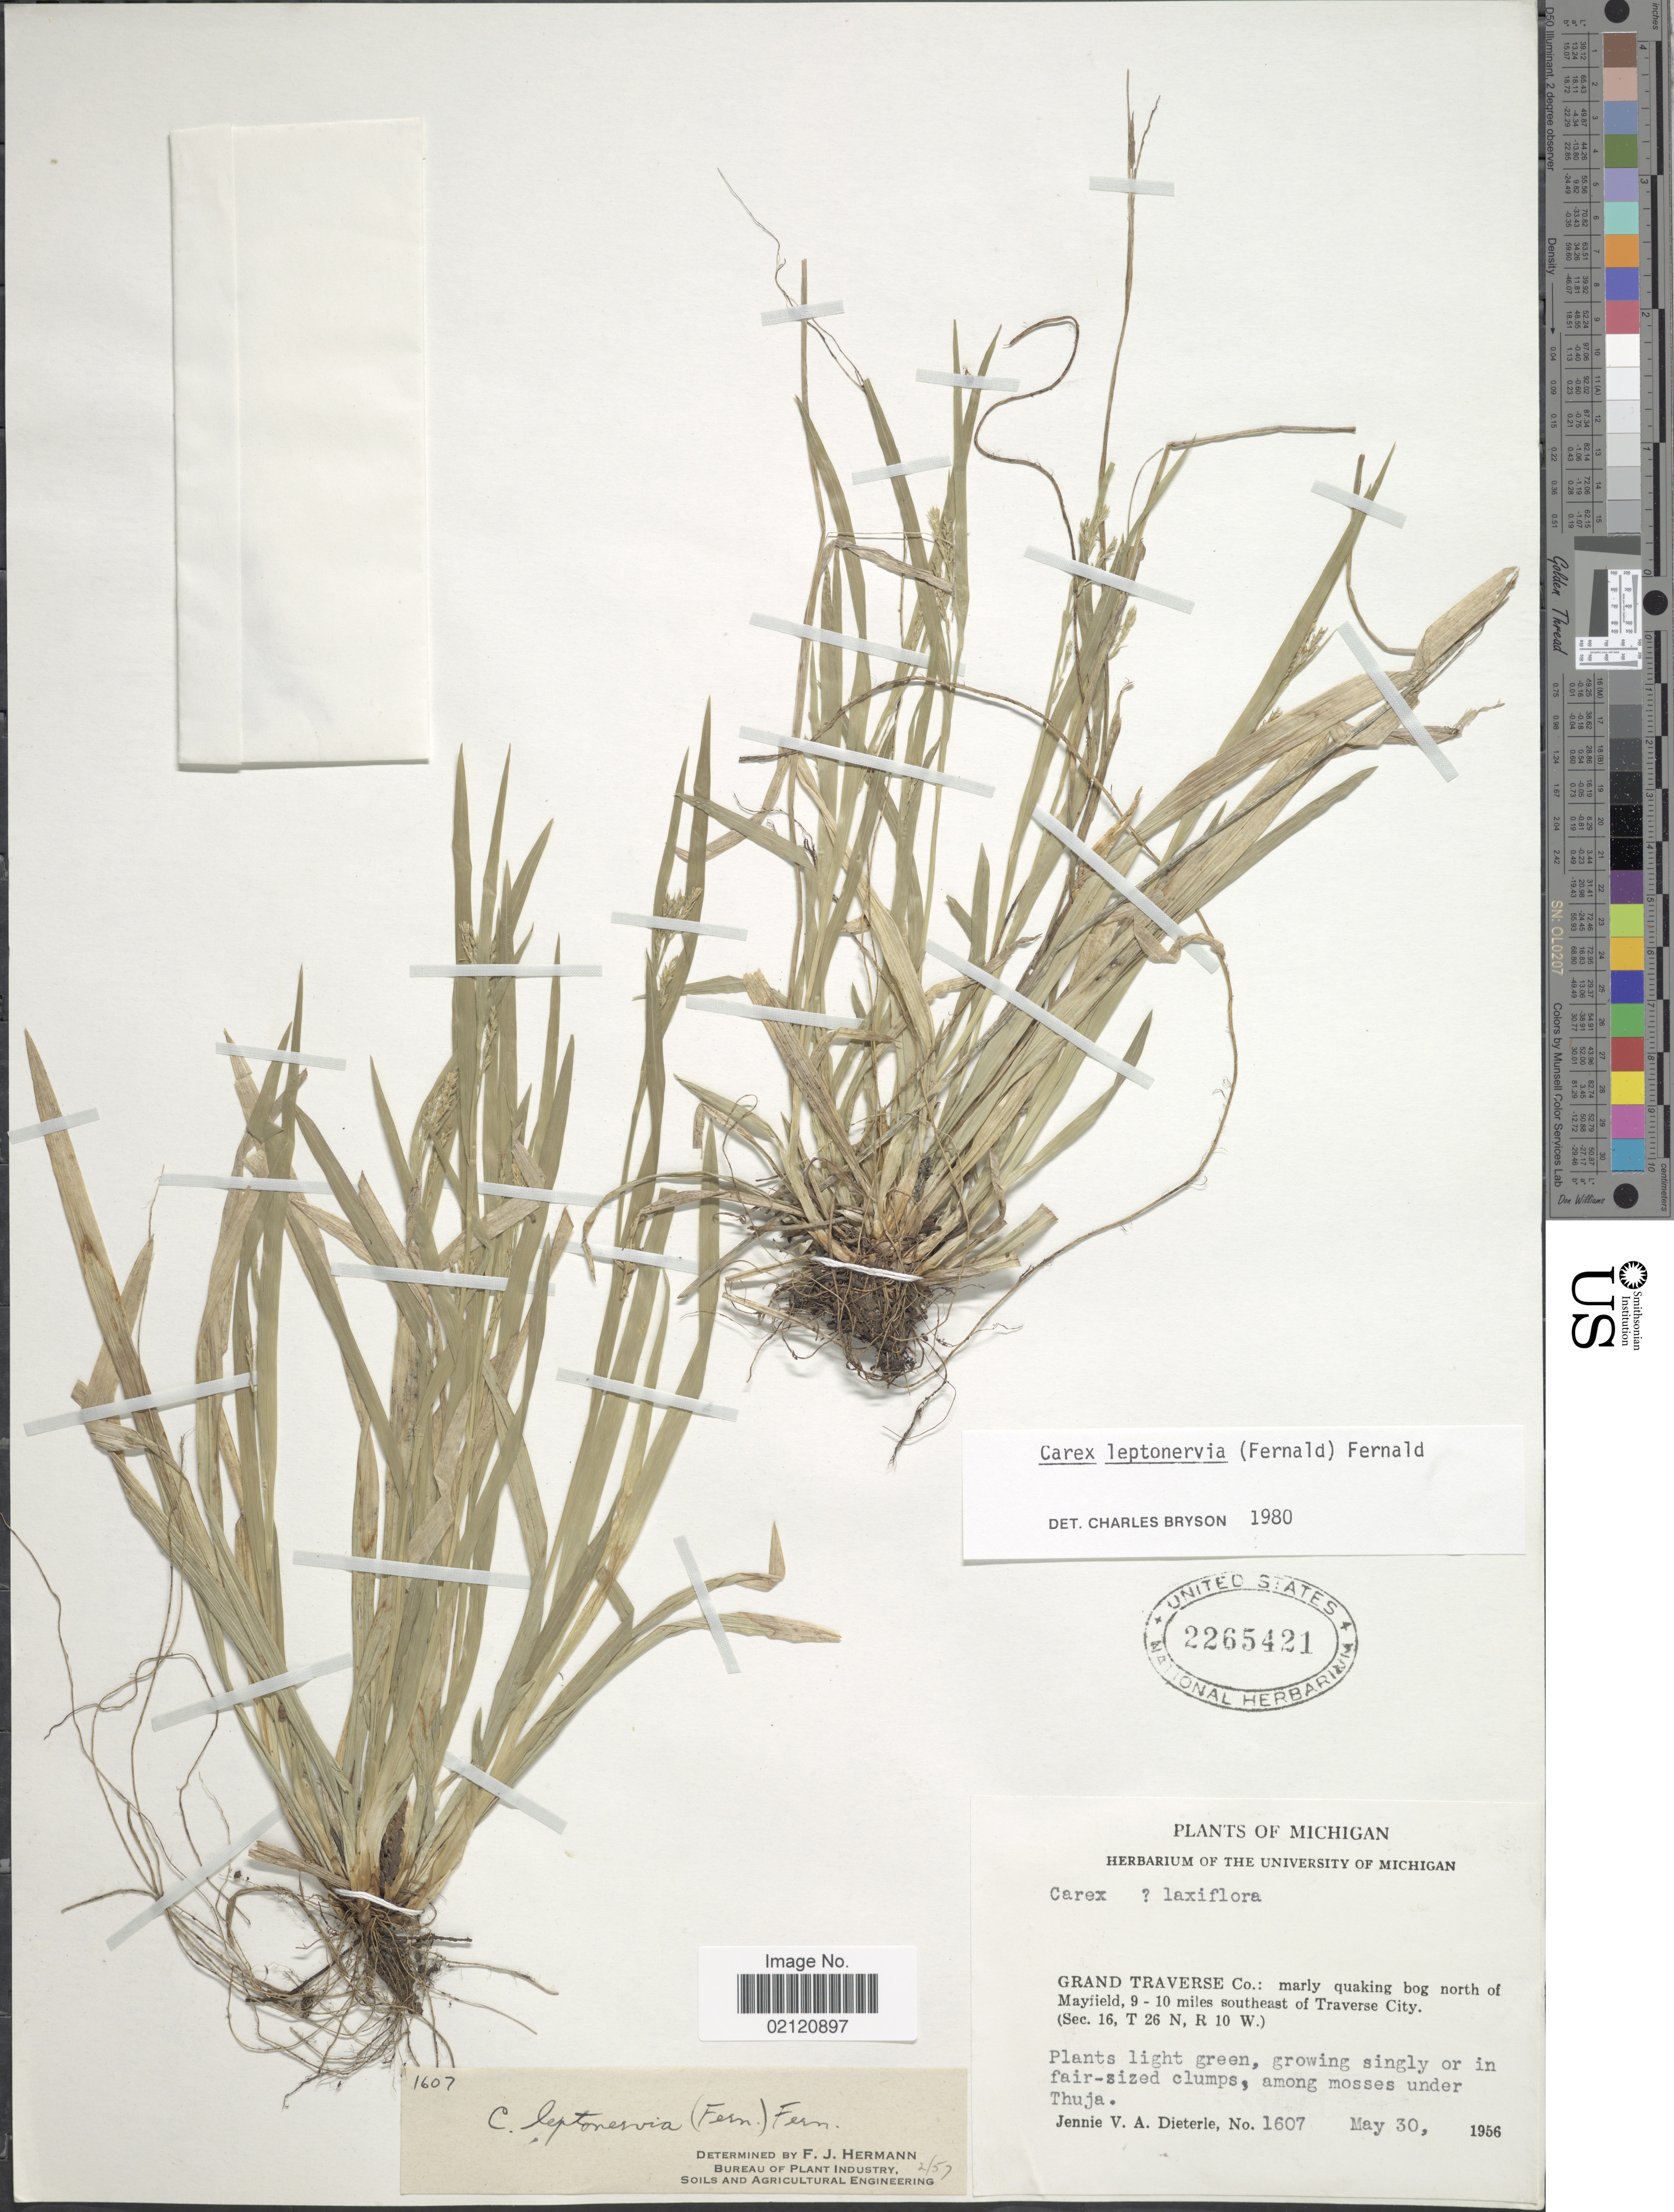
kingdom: Plantae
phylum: Tracheophyta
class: Liliopsida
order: Poales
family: Cyperaceae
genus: Carex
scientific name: Carex leptonervia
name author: (Fernald) Fernald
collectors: J. Dieterle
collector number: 1607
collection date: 1956-05-30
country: United States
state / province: Michigan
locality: Grand Traverse Co.: marly quaking bog north of Mayfield, 9-10 miles southeast of Traverse City (Sec. 16, T26N, R10W)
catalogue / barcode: US 2265421